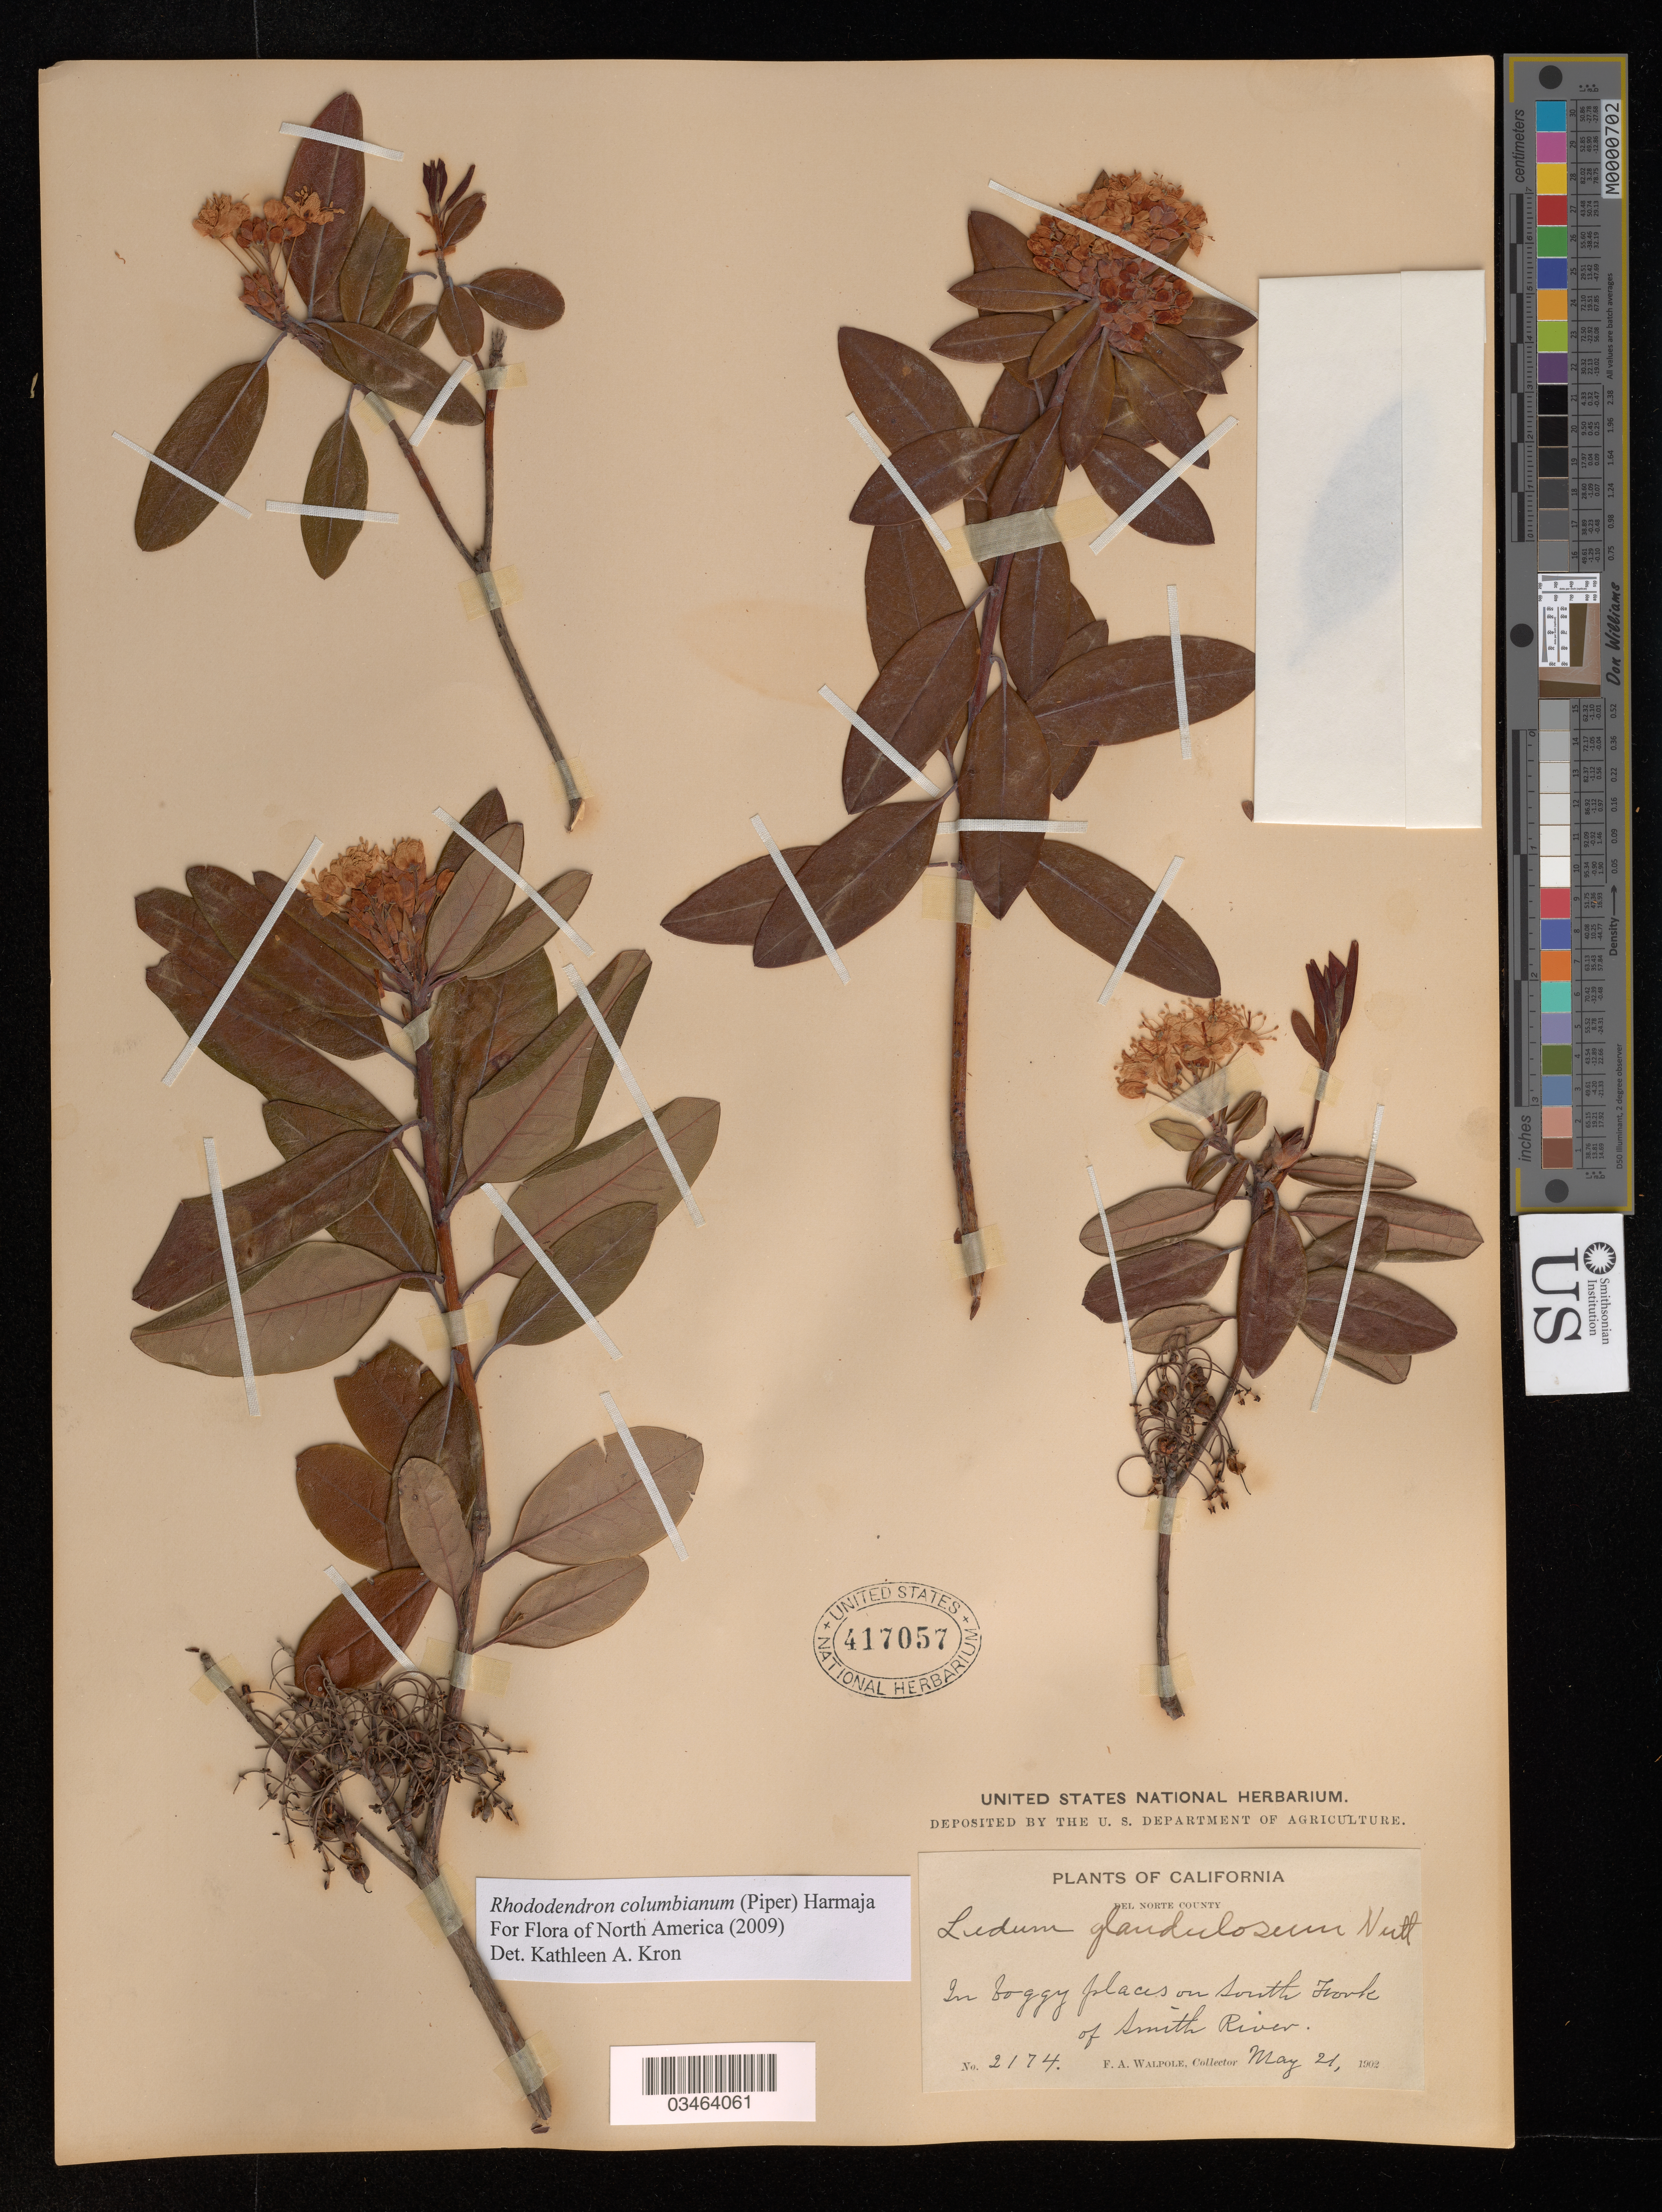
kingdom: Plantae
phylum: Tracheophyta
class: Magnoliopsida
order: Ericales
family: Ericaceae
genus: Rhododendron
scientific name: Rhododendron columbianum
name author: (Piper) Harmaja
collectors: F. Walpole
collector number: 2174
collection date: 1902-05-21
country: United States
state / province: California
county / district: Del Norte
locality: Del Norte County. In boggy places on South Fork of Smith River.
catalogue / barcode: US 417057